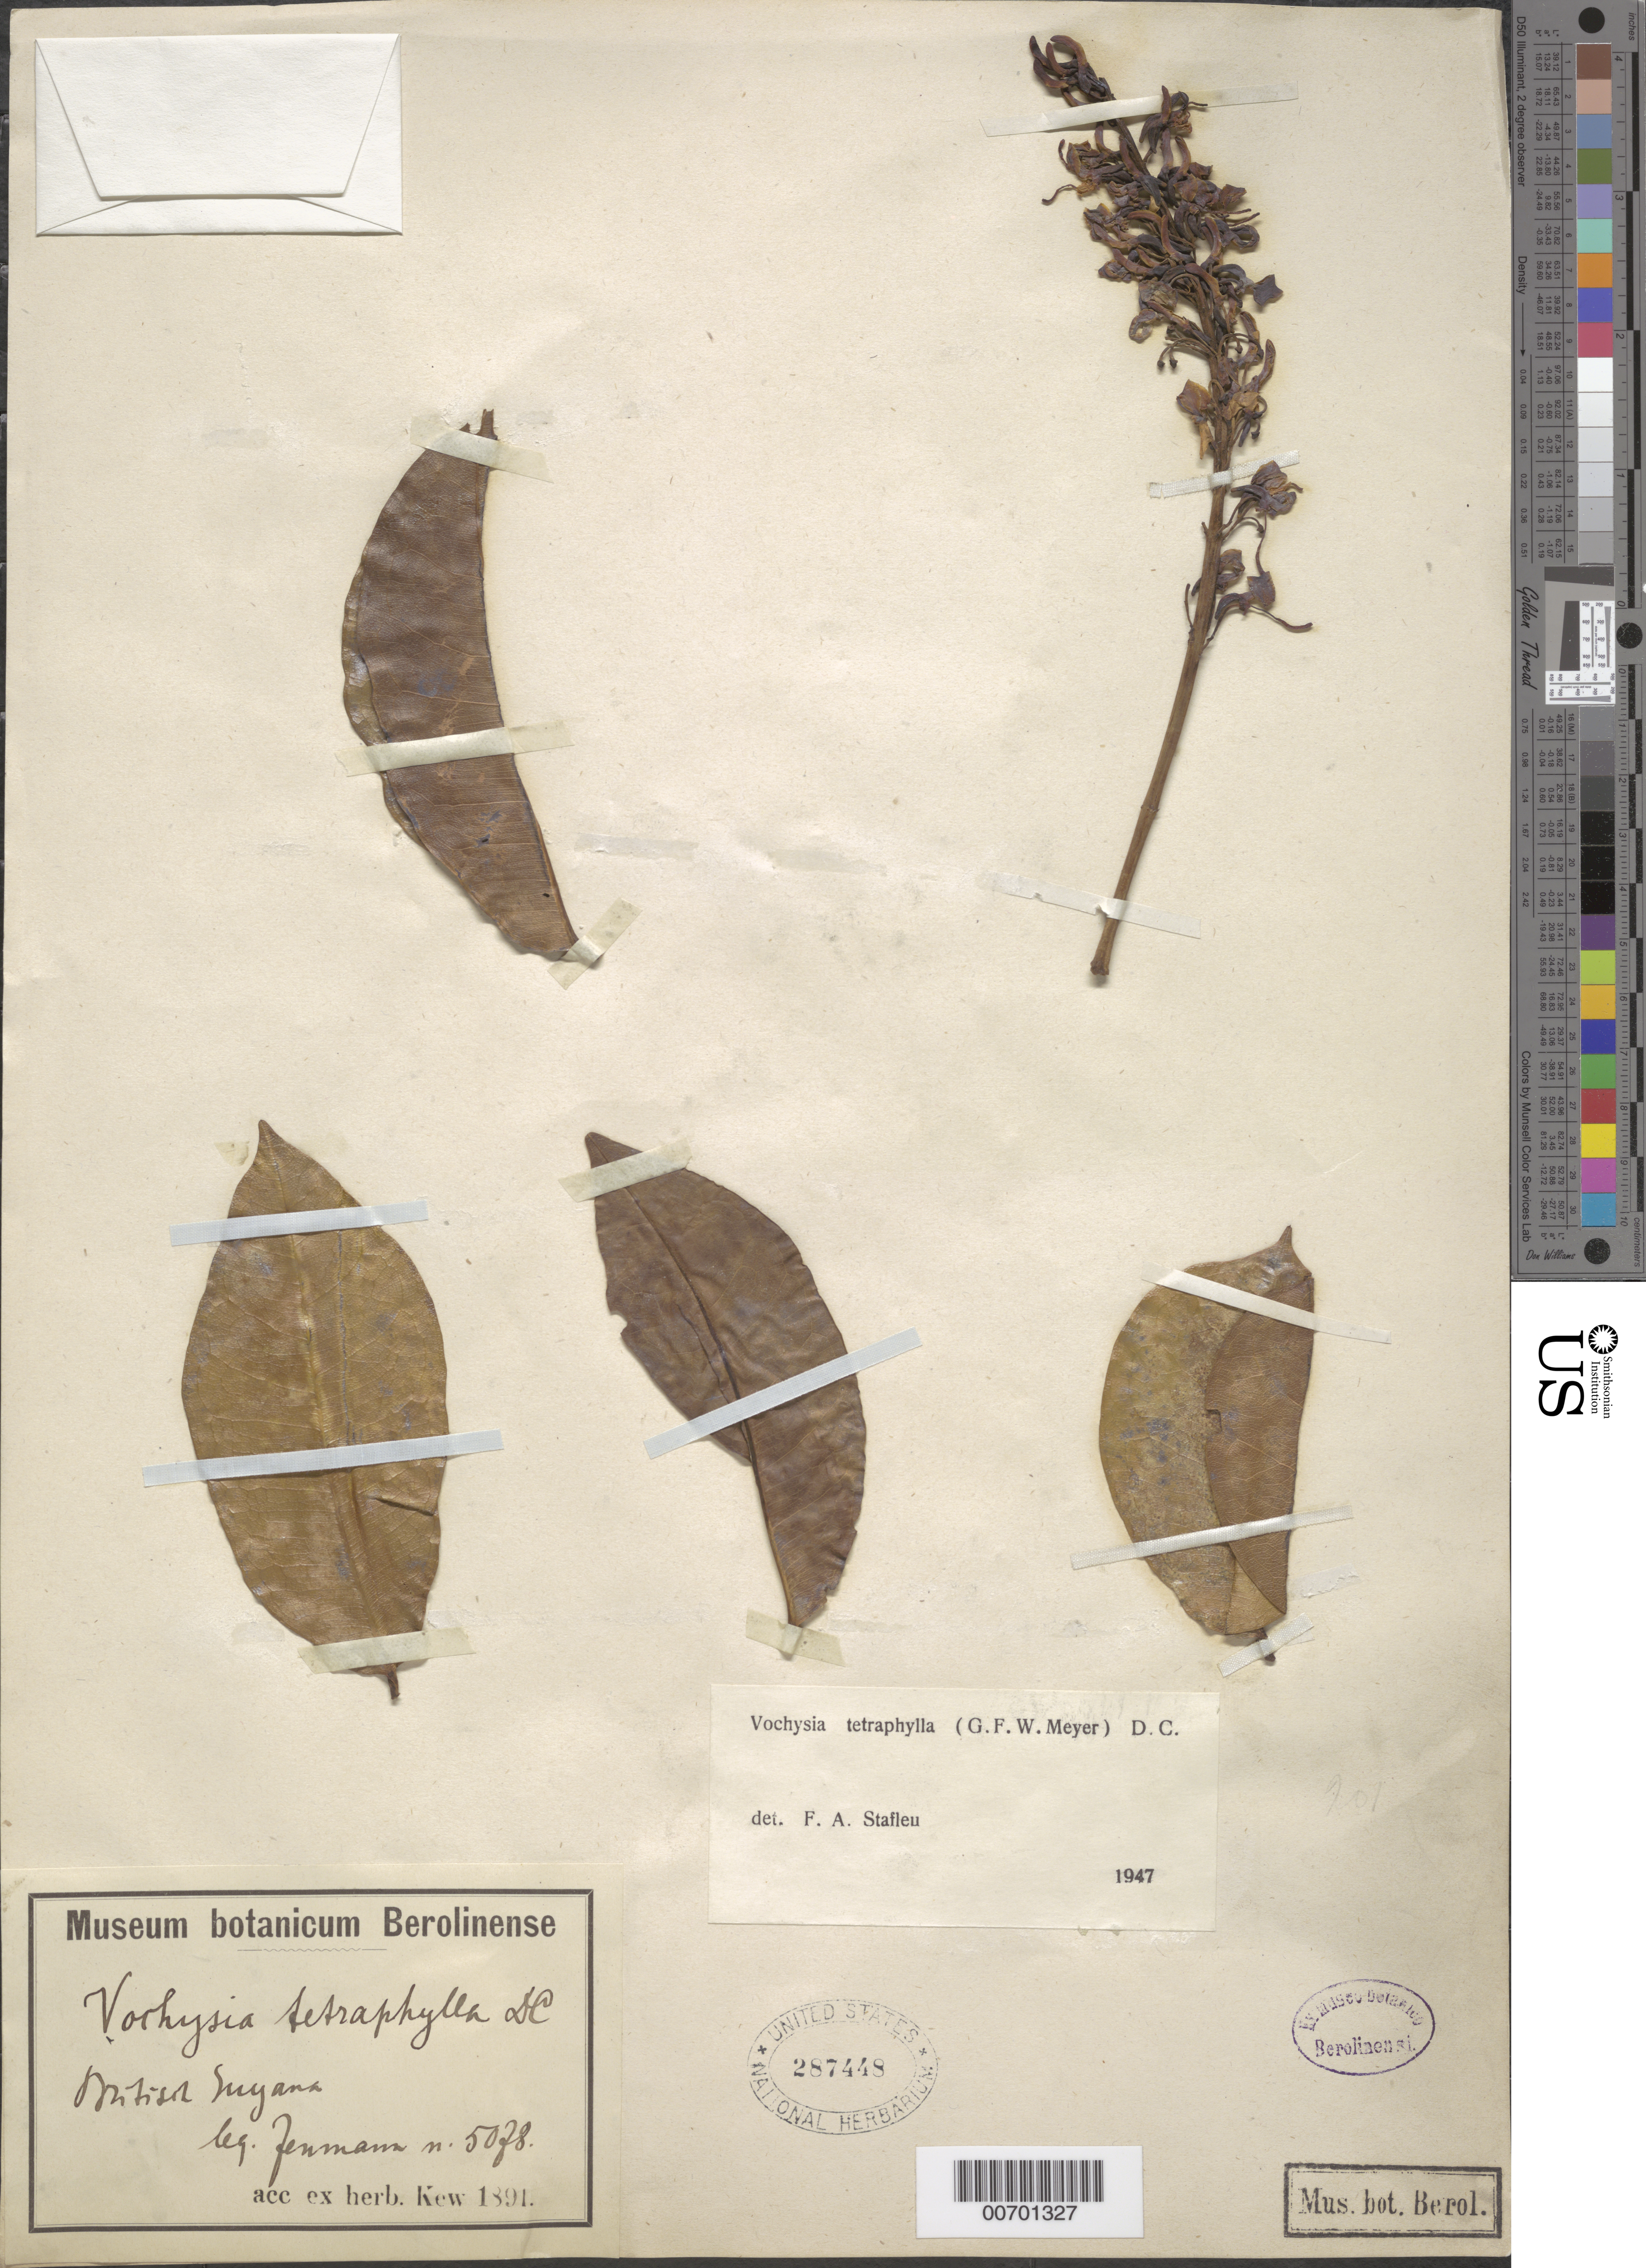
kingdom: Plantae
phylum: Tracheophyta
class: Magnoliopsida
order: Myrtales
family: Vochysiaceae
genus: Vochysia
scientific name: Vochysia tetraphylla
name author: (G. Mey.) DC.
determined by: Stafleu, F. A.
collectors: G. S. Jenman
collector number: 5028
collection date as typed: s.d.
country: Guyana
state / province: U. Demerara-Berbice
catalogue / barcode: US 287448